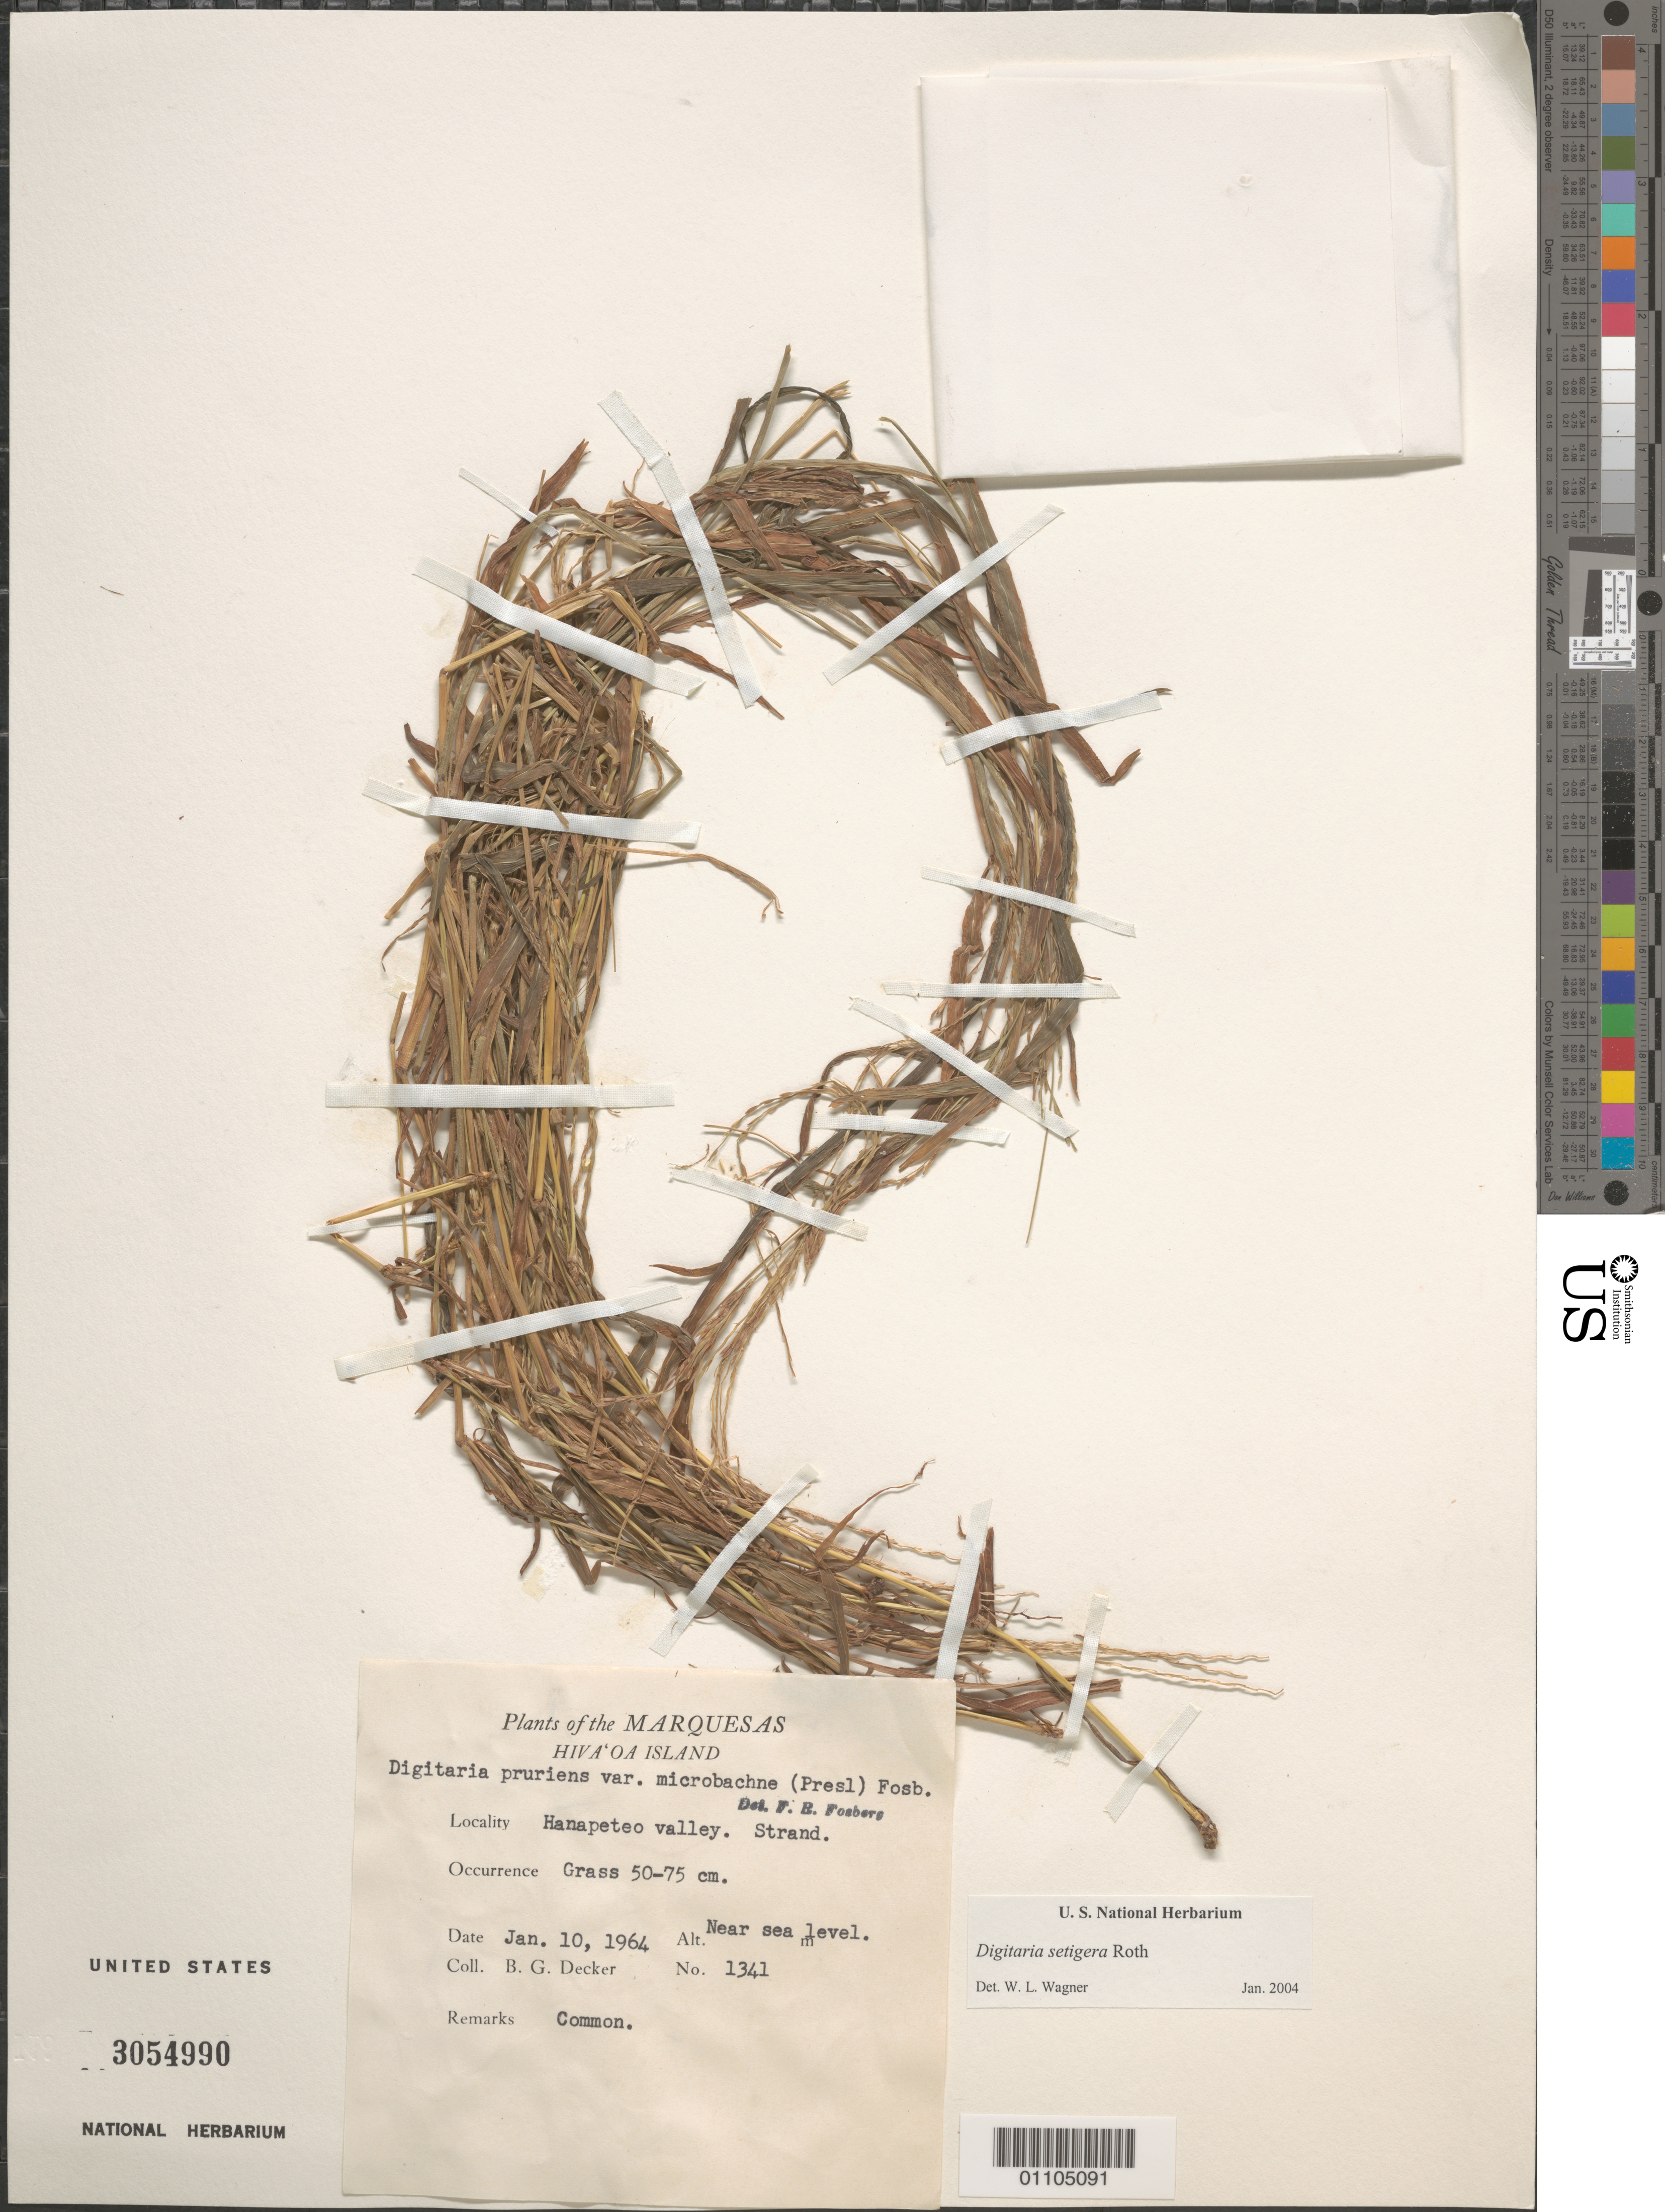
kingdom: Plantae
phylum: Tracheophyta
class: Liliopsida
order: Poales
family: Poaceae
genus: Digitaria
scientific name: Digitaria setigera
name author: Roth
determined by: Wagner, W. L., (BOT), Smithsonian Institution - National Museum of Natural History (UNITED STATES)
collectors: B. G. Decker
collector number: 1341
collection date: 1964-01-10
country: French Polynesia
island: Hiva Oa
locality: Hanapeteo valley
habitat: Strand, near sea level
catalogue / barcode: US 3054990